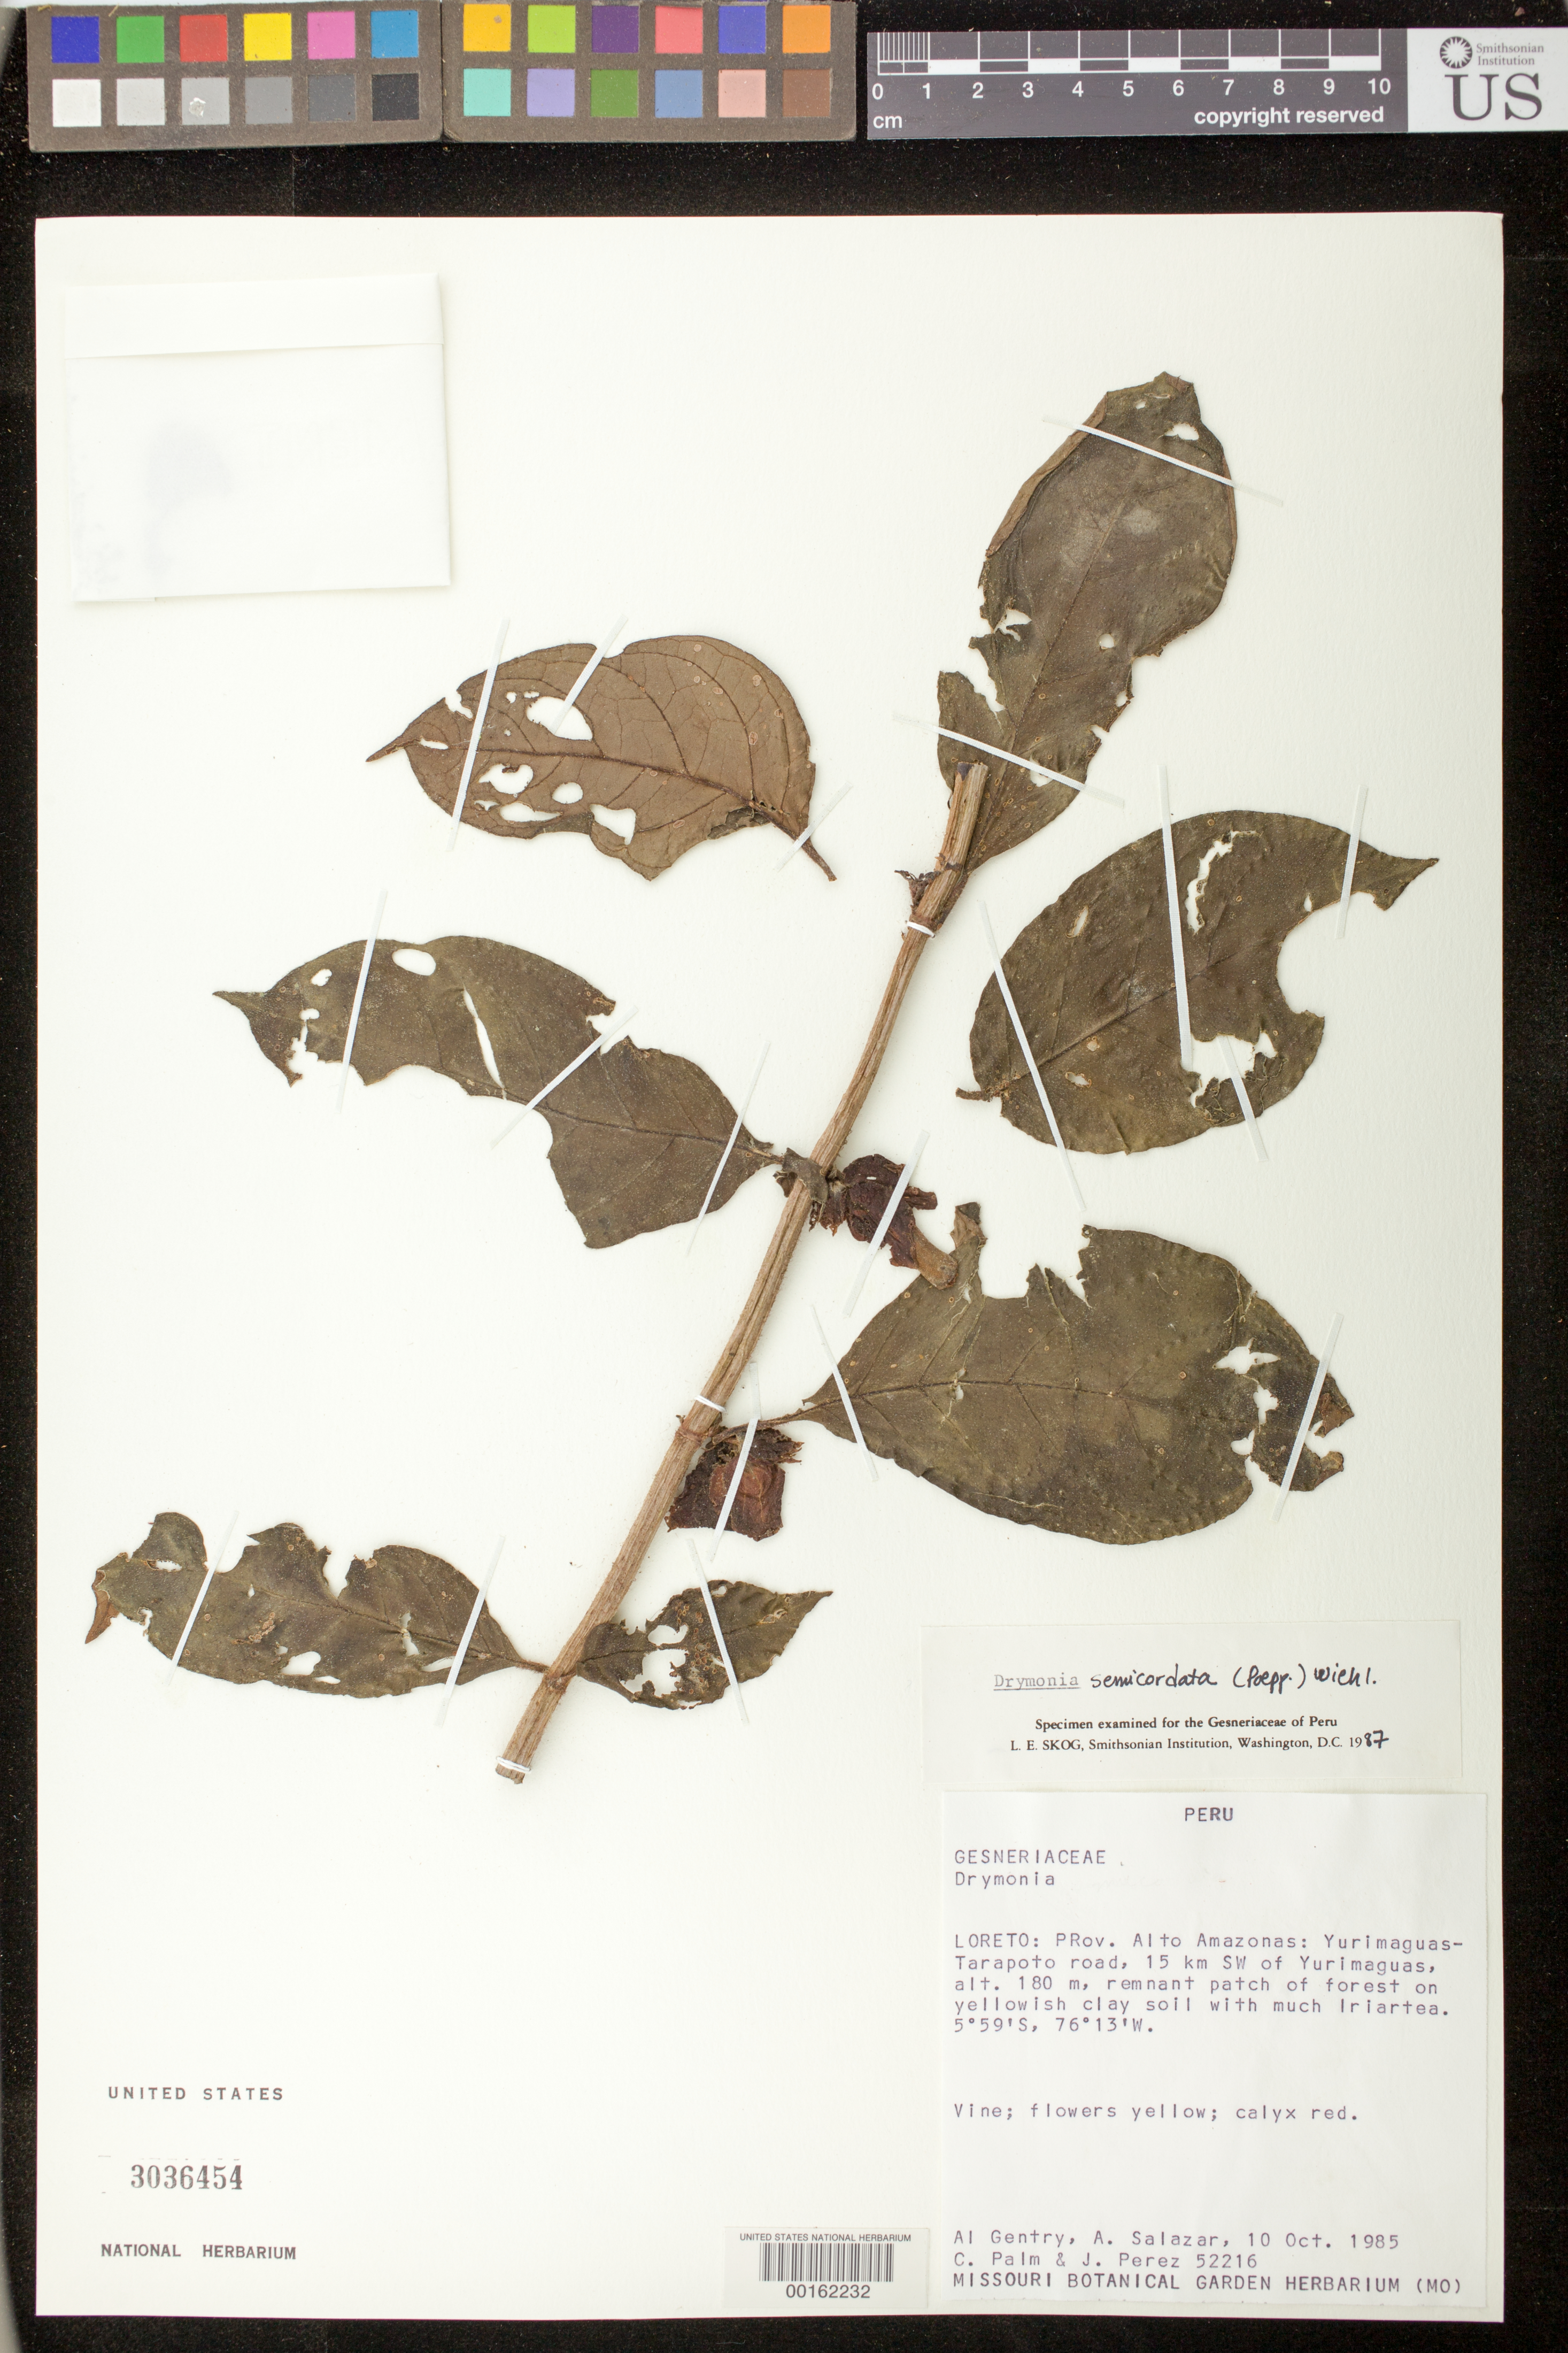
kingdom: Plantae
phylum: Tracheophyta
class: Magnoliopsida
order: Lamiales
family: Gesneriaceae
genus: Drymonia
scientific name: Drymonia semicordata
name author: (Poepp.) Wiehler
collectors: A. H. Gentry, A. Salazar, C. Palm & J. Perez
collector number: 52216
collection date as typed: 10 Oct 1985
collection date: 1985-10-10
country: Peru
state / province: Loreto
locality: Prov. Alto Amazonas; Yurimaguas-Tarapoto road, 15 km SE of Yurimaguas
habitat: Remnant patch of forest on yellowish clay soil w/ much Iriartea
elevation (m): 180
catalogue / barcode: US 3036454